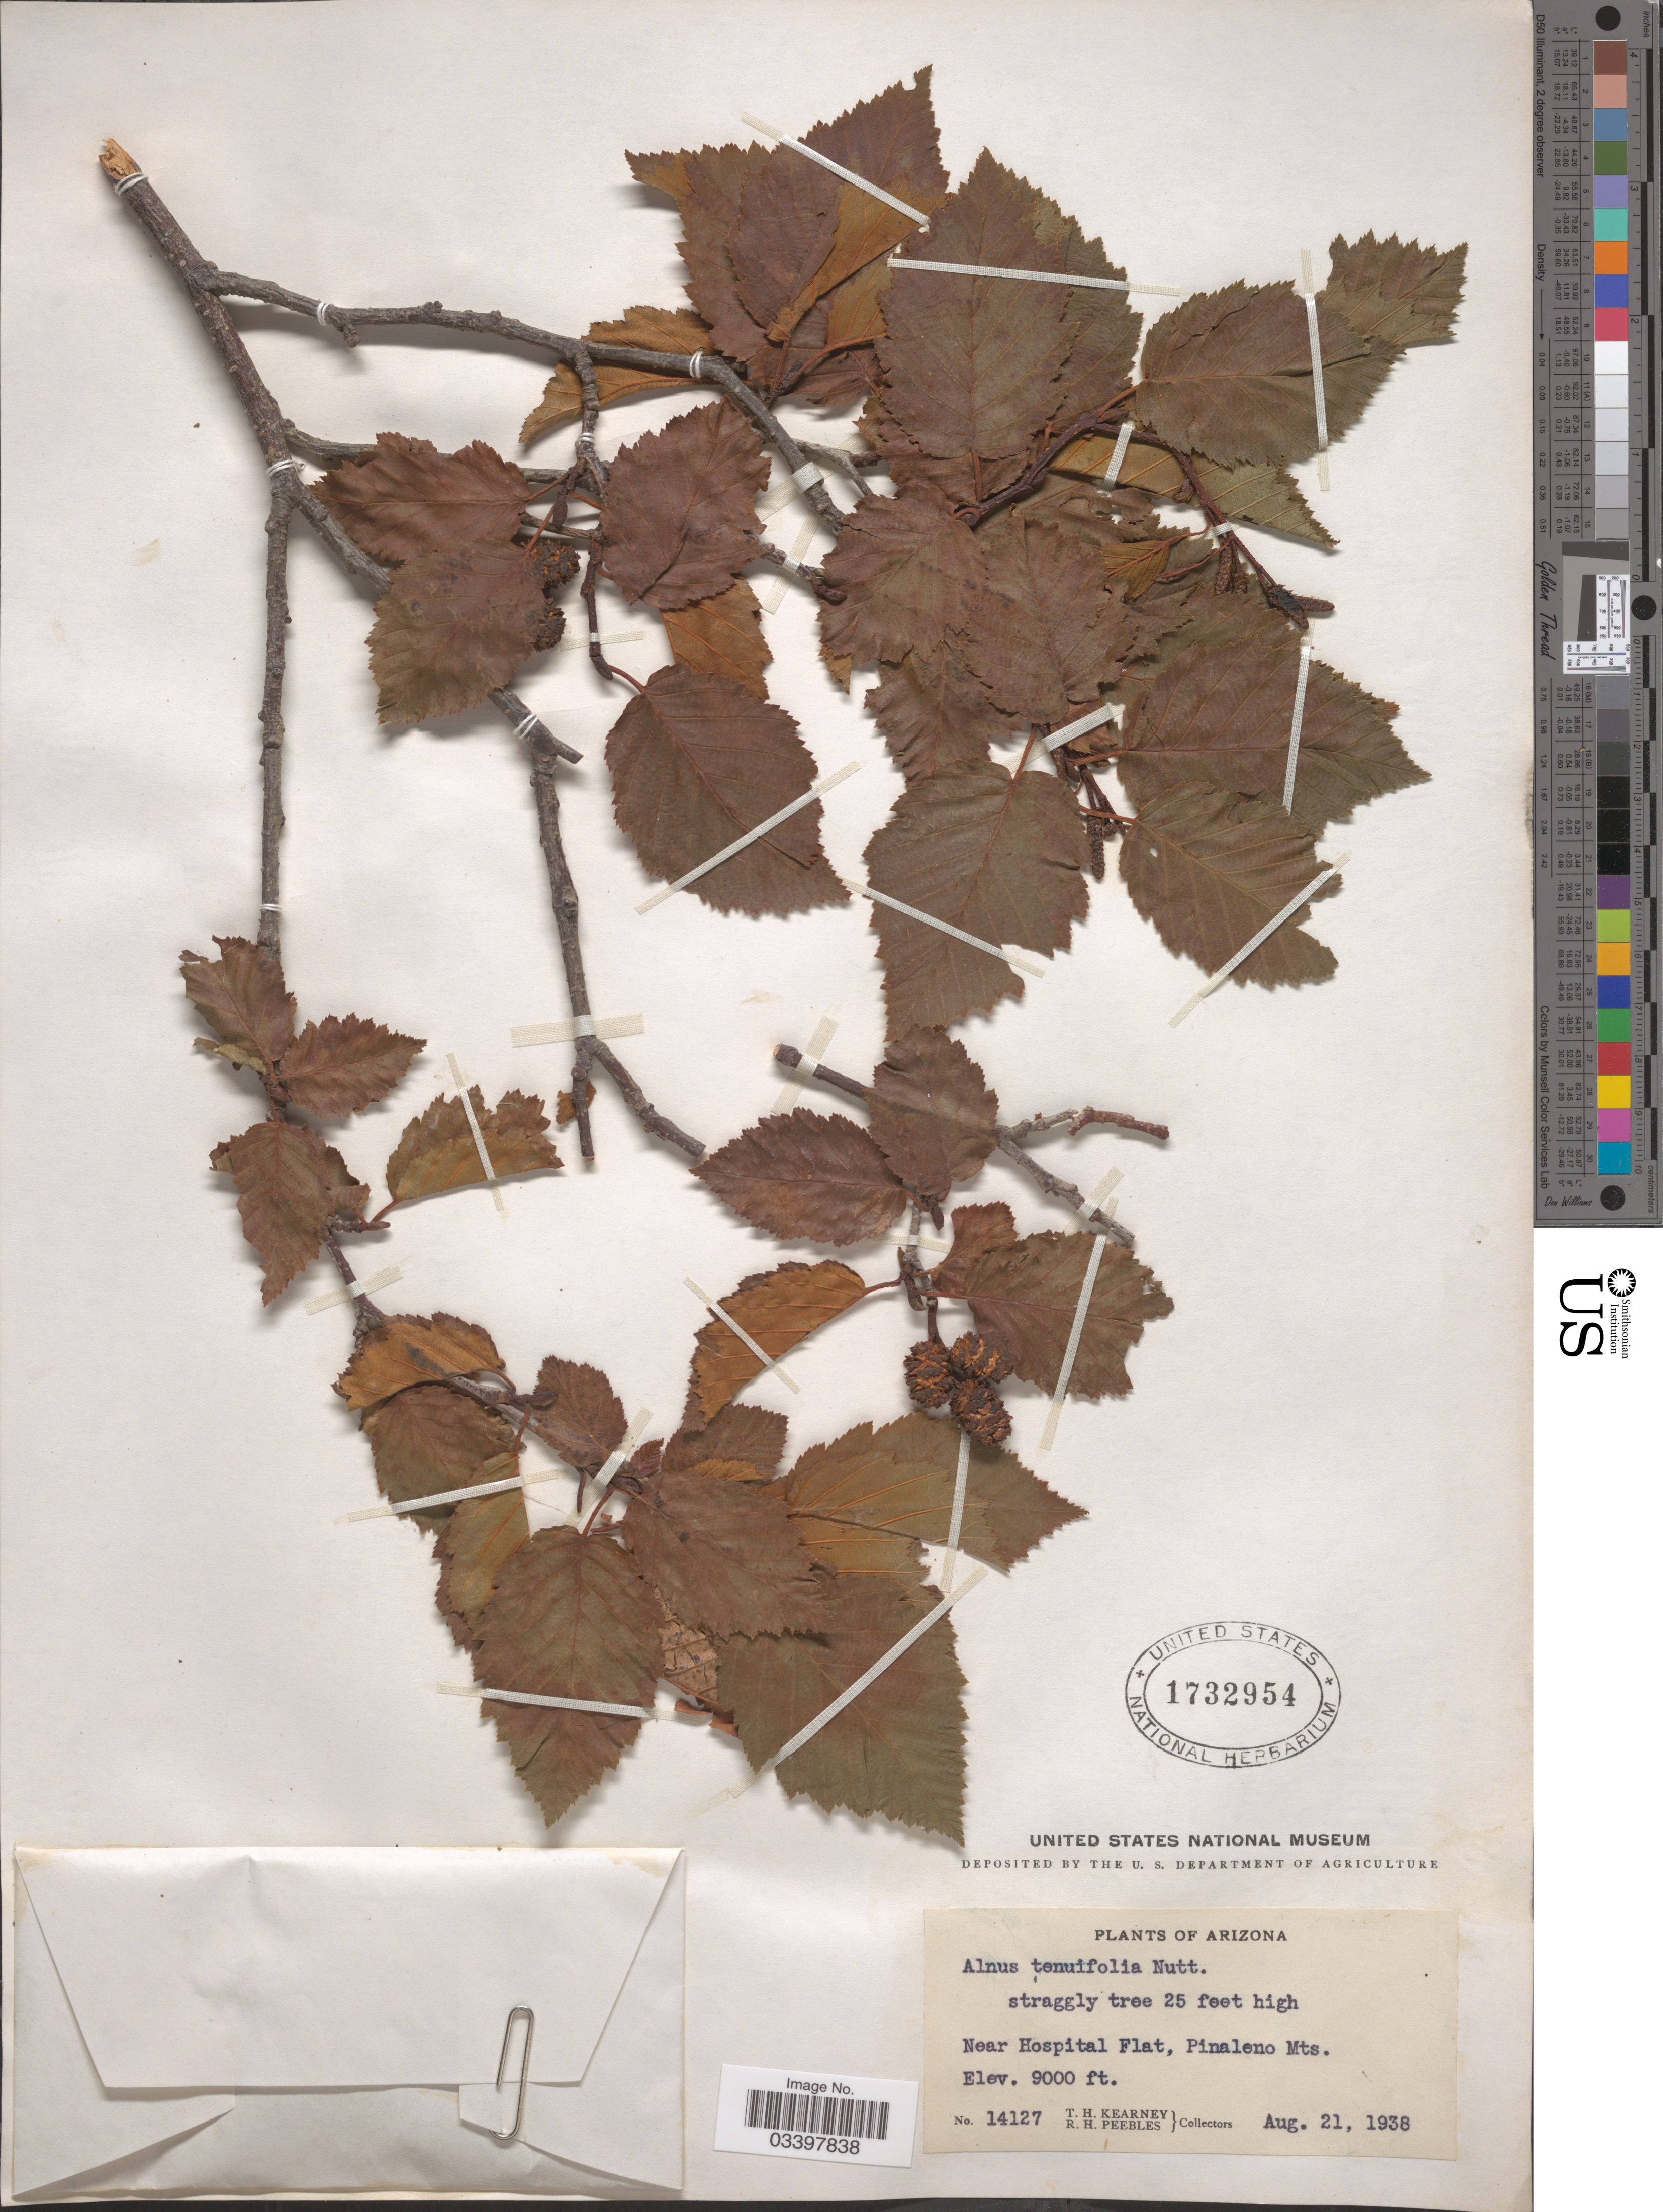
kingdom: Plantae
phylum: Tracheophyta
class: Magnoliopsida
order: Fagales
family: Betulaceae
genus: Alnus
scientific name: Alnus incana subsp. tenuifolia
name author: (Nutt.) Breitung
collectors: T. H. Kearney & R. H. Peebles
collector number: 14127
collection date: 1938-08-21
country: United States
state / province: Arizona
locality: Near Hospital Flat, Pinaleno Mts.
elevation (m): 2743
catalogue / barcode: US 1732954